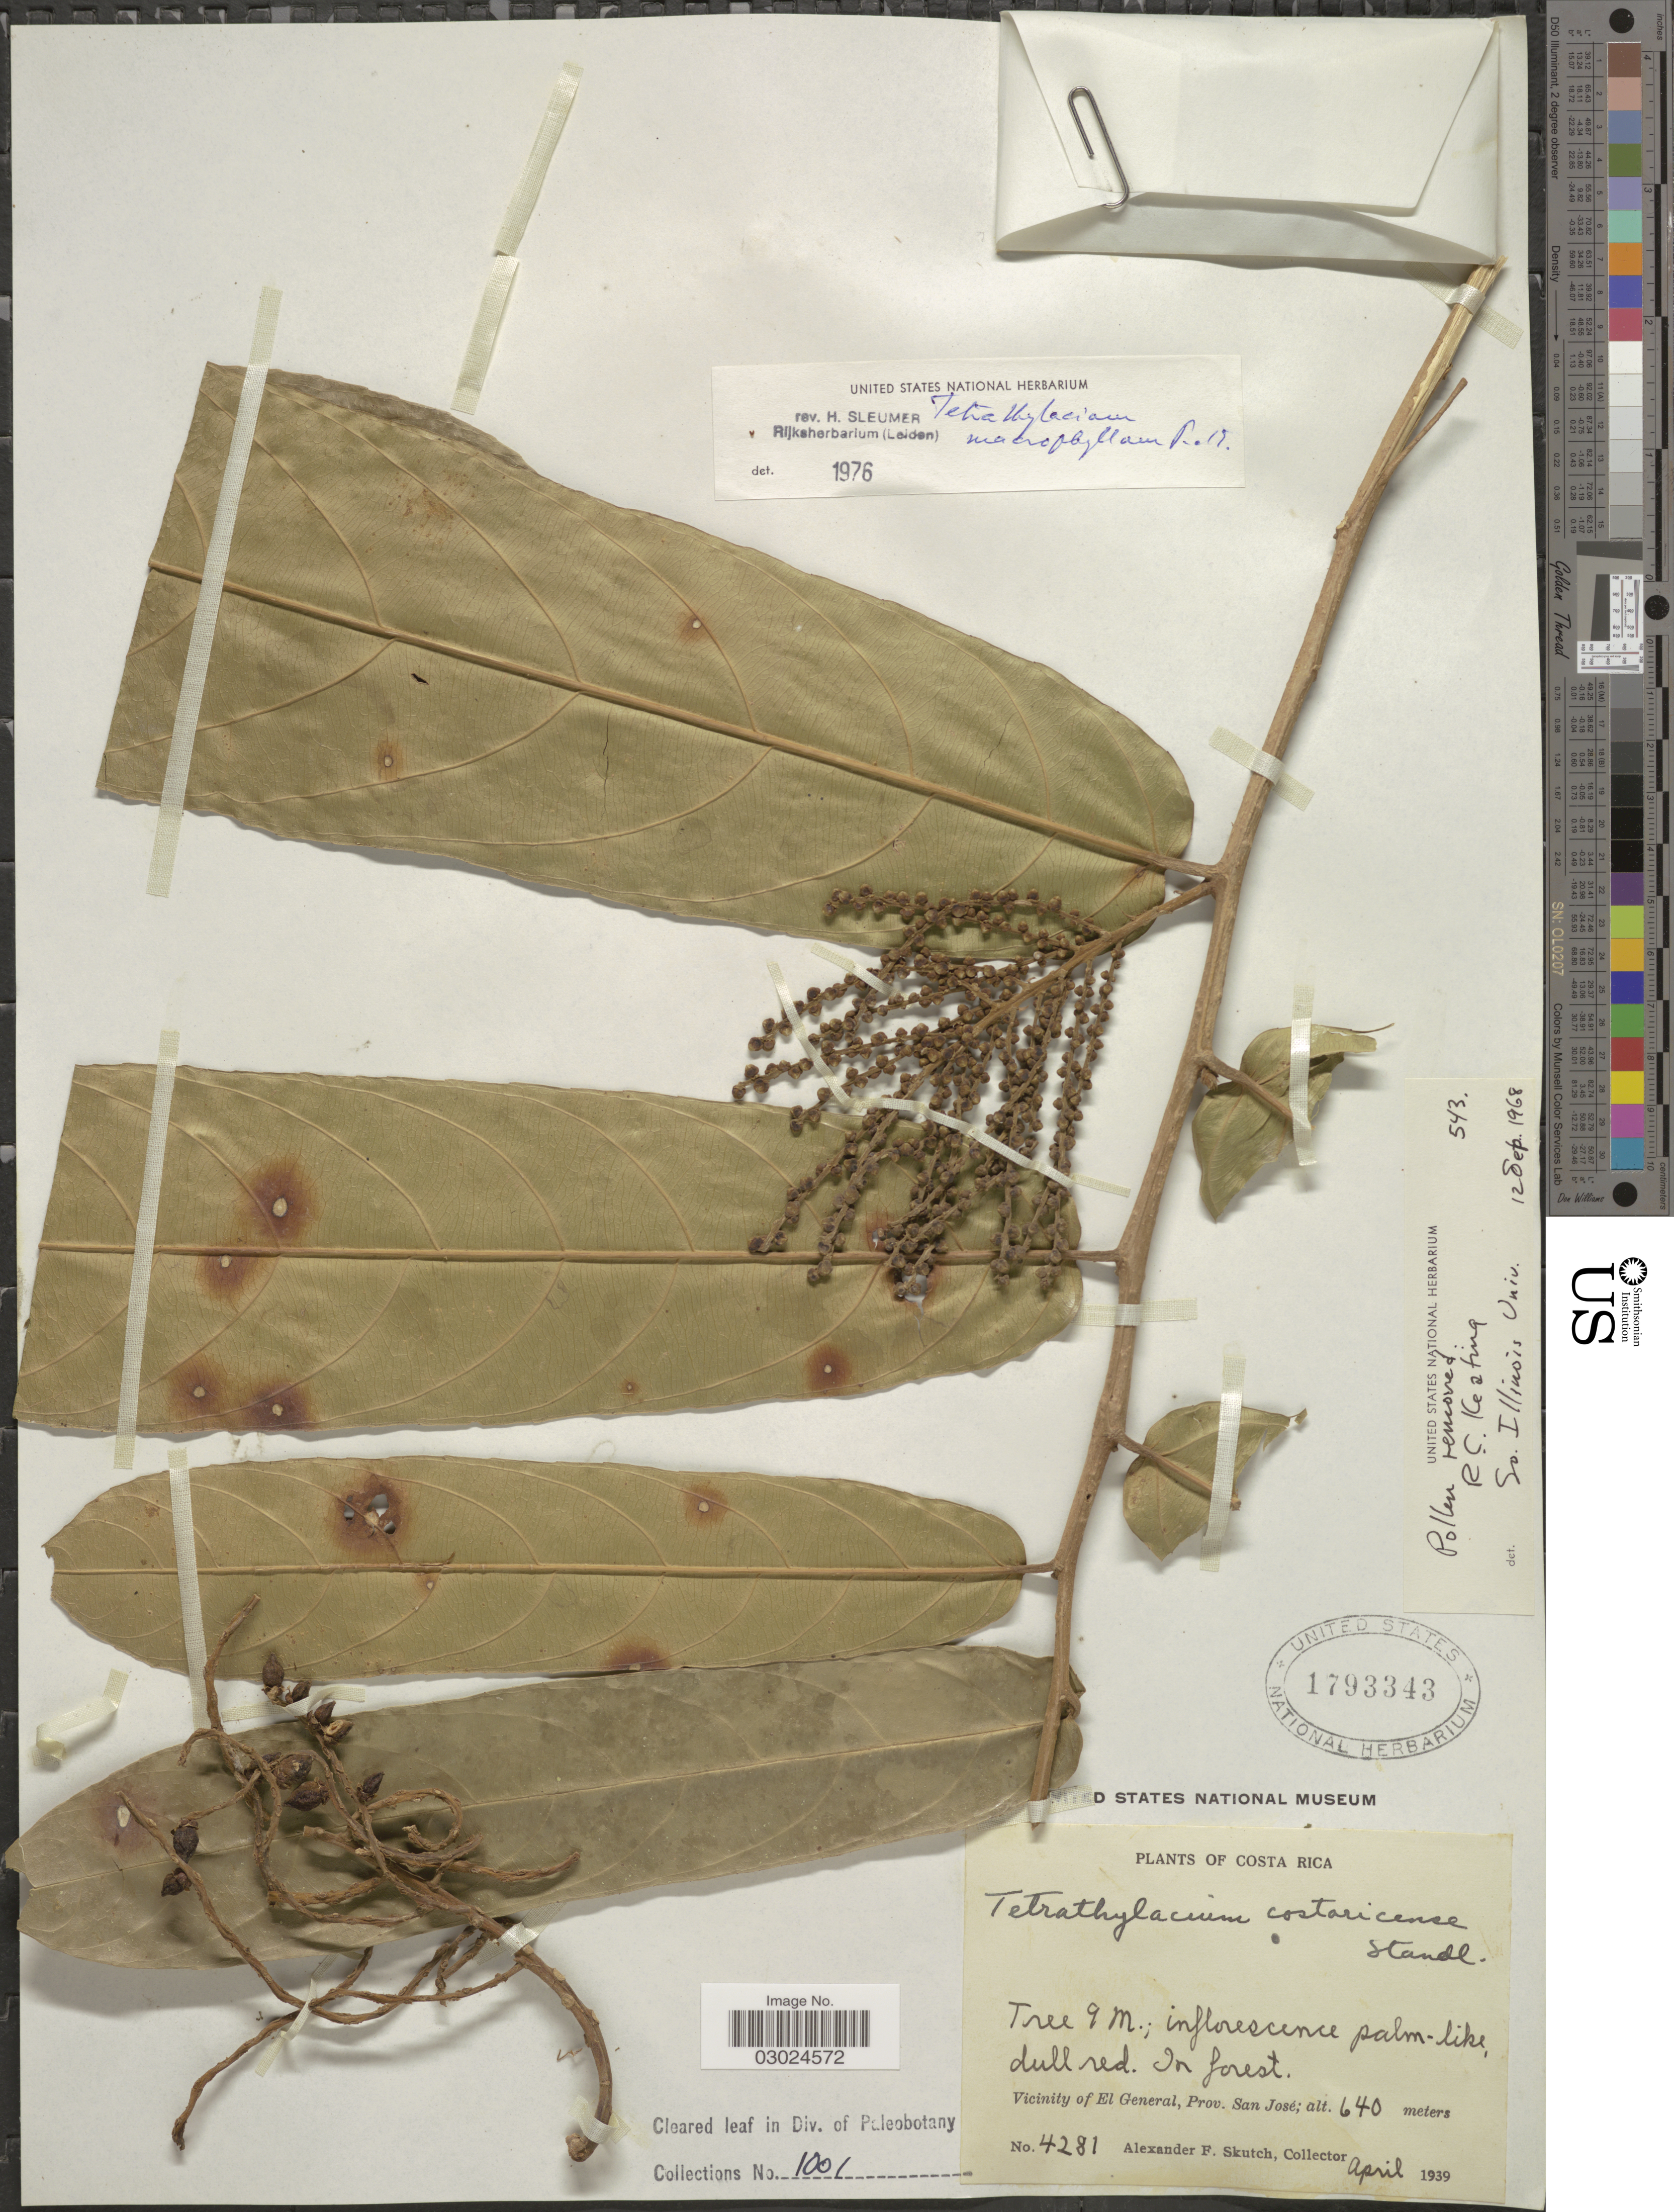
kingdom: Plantae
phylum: Tracheophyta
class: Magnoliopsida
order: Malpighiales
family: Salicaceae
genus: Tetrathylacium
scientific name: Tetrathylacium macrophyllum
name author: Poepp.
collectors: A. F. Skutch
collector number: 4281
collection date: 1939-04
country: Costa Rica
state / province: San José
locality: Vicinity of El General.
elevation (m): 640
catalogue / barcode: US 1793343